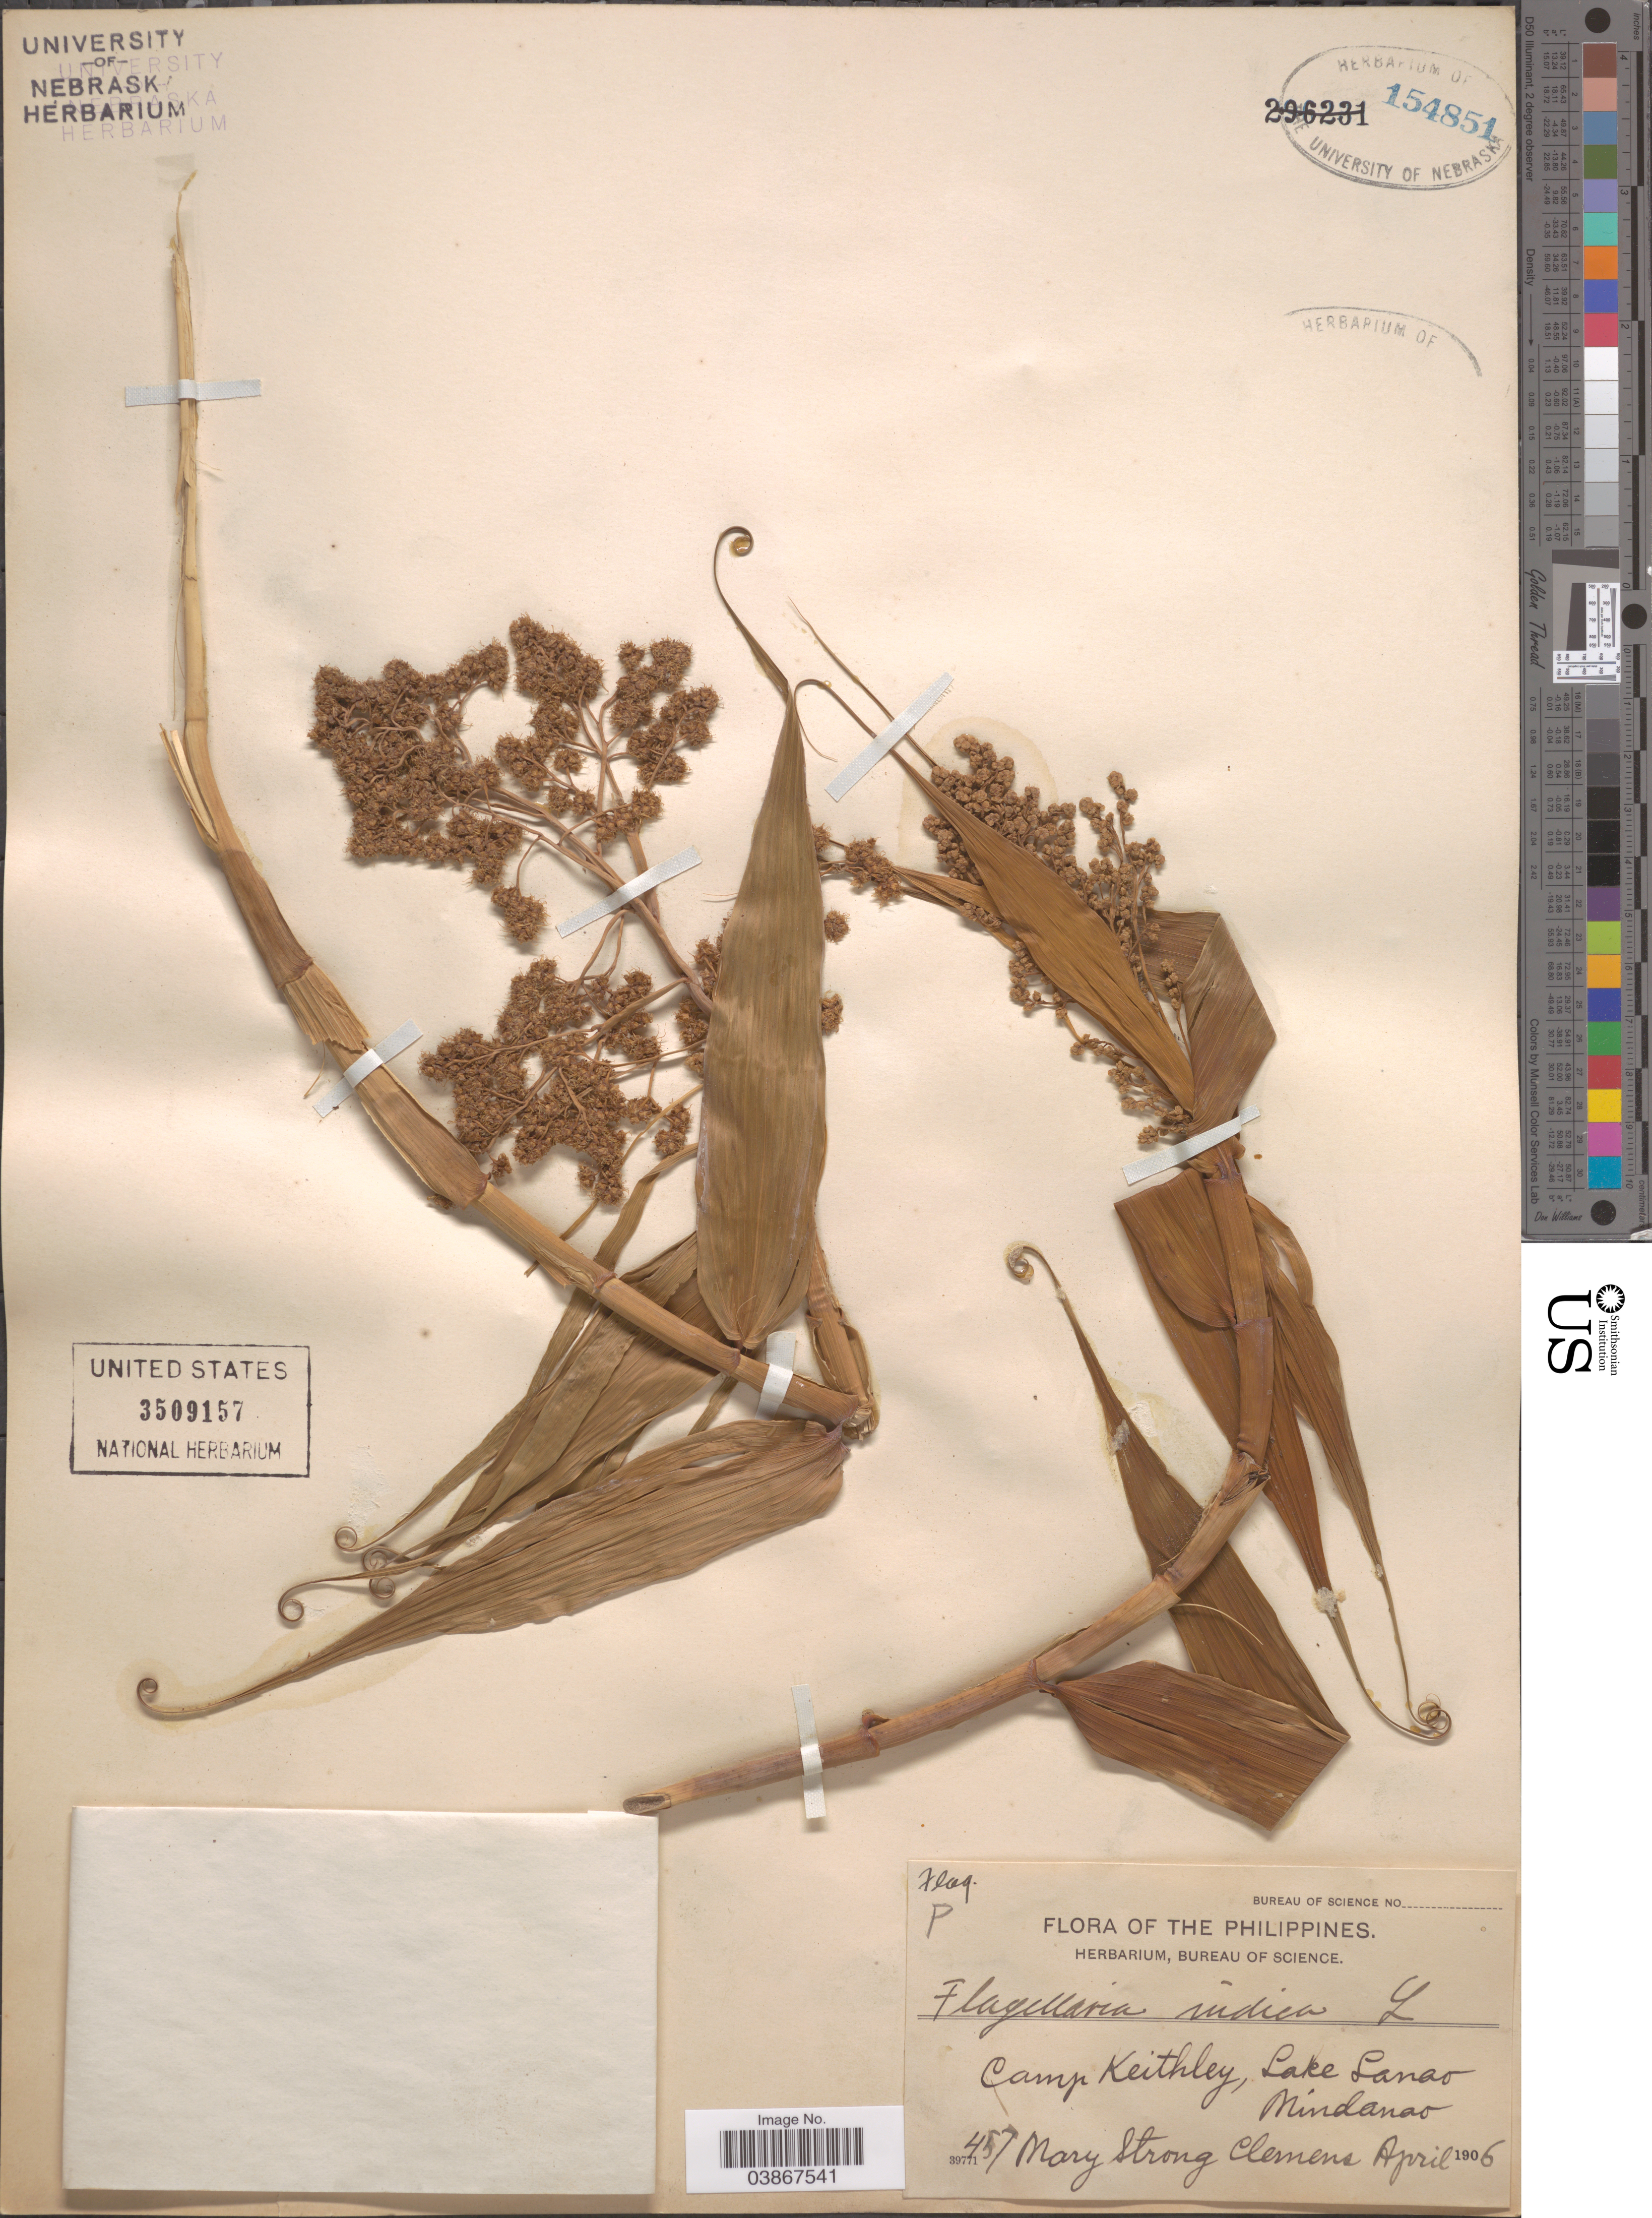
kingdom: Plantae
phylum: Tracheophyta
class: Liliopsida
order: Poales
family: Flagellariaceae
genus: Flagellaria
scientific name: Flagellaria indica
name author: L.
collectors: M. S. Clemens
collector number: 457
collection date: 1906-04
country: Philippines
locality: Camp Keithley, Lake Lanao. Mindanao.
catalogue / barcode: US 3509157